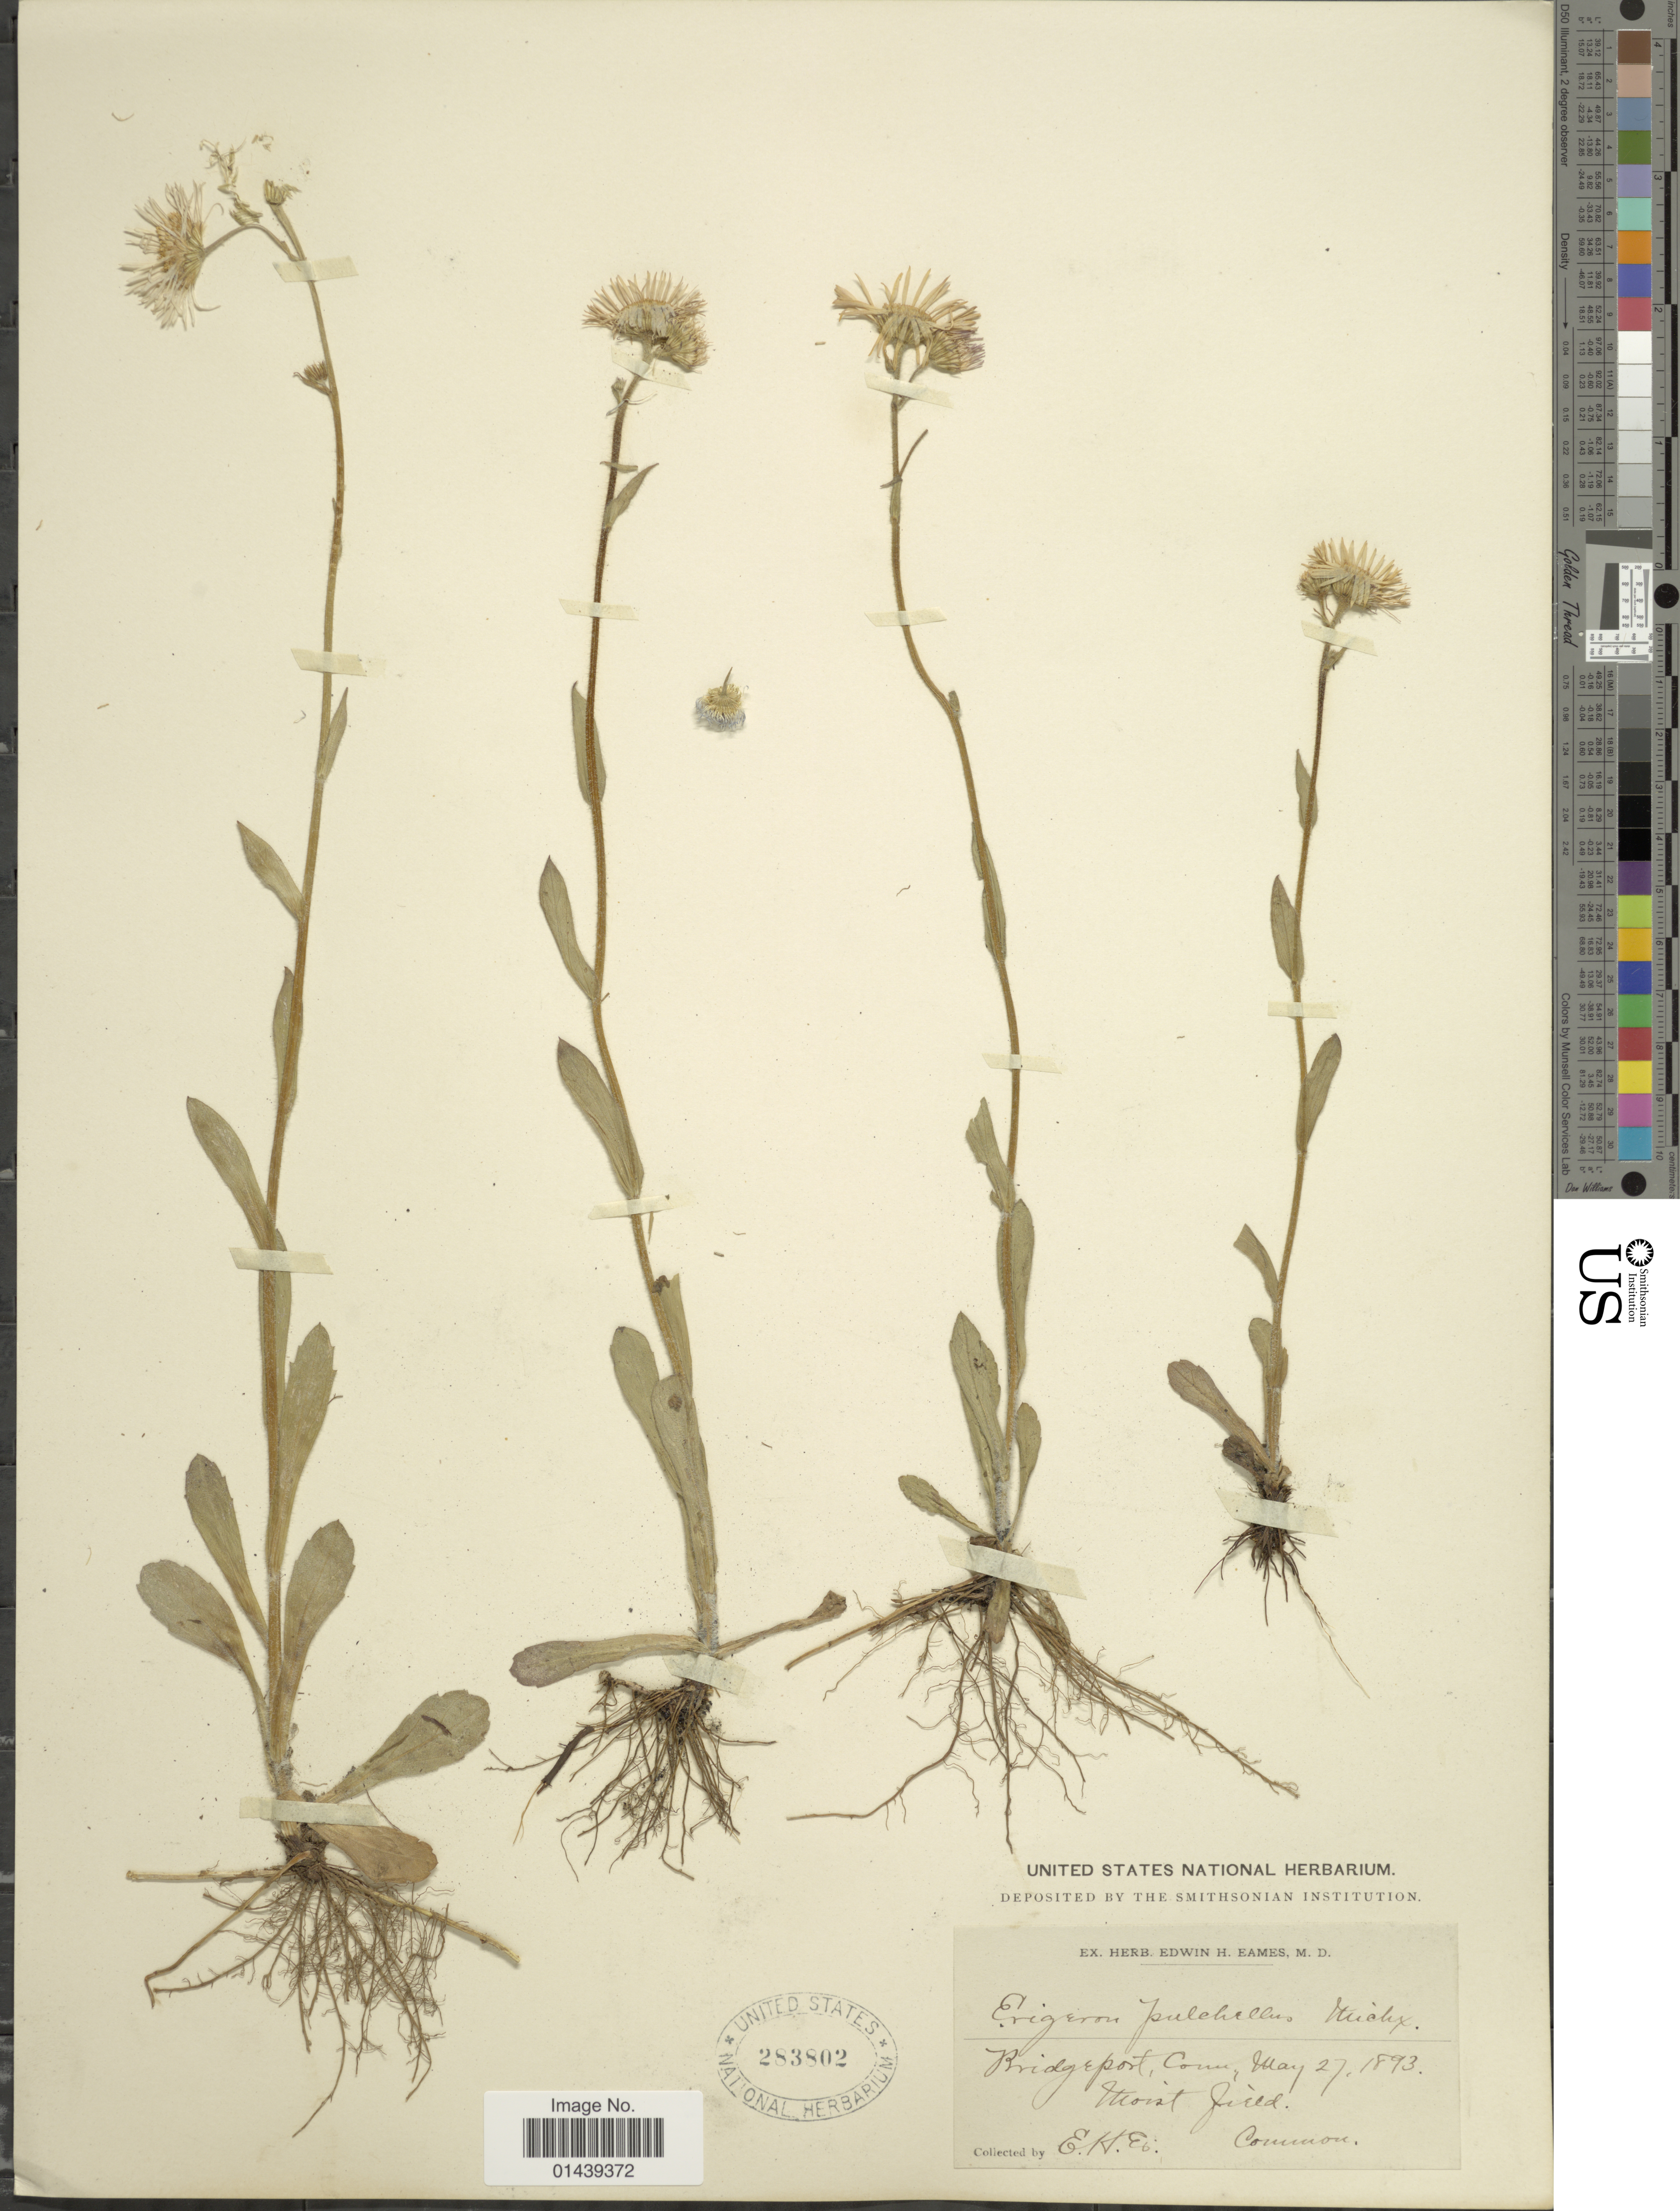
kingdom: Plantae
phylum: Tracheophyta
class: Magnoliopsida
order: Asterales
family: Asteraceae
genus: Erigeron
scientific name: Erigeron pulchellus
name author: Michx.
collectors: E. H. Eames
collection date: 1893-05-27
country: United States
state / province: Connecticut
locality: Bridgeport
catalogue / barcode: US 283802